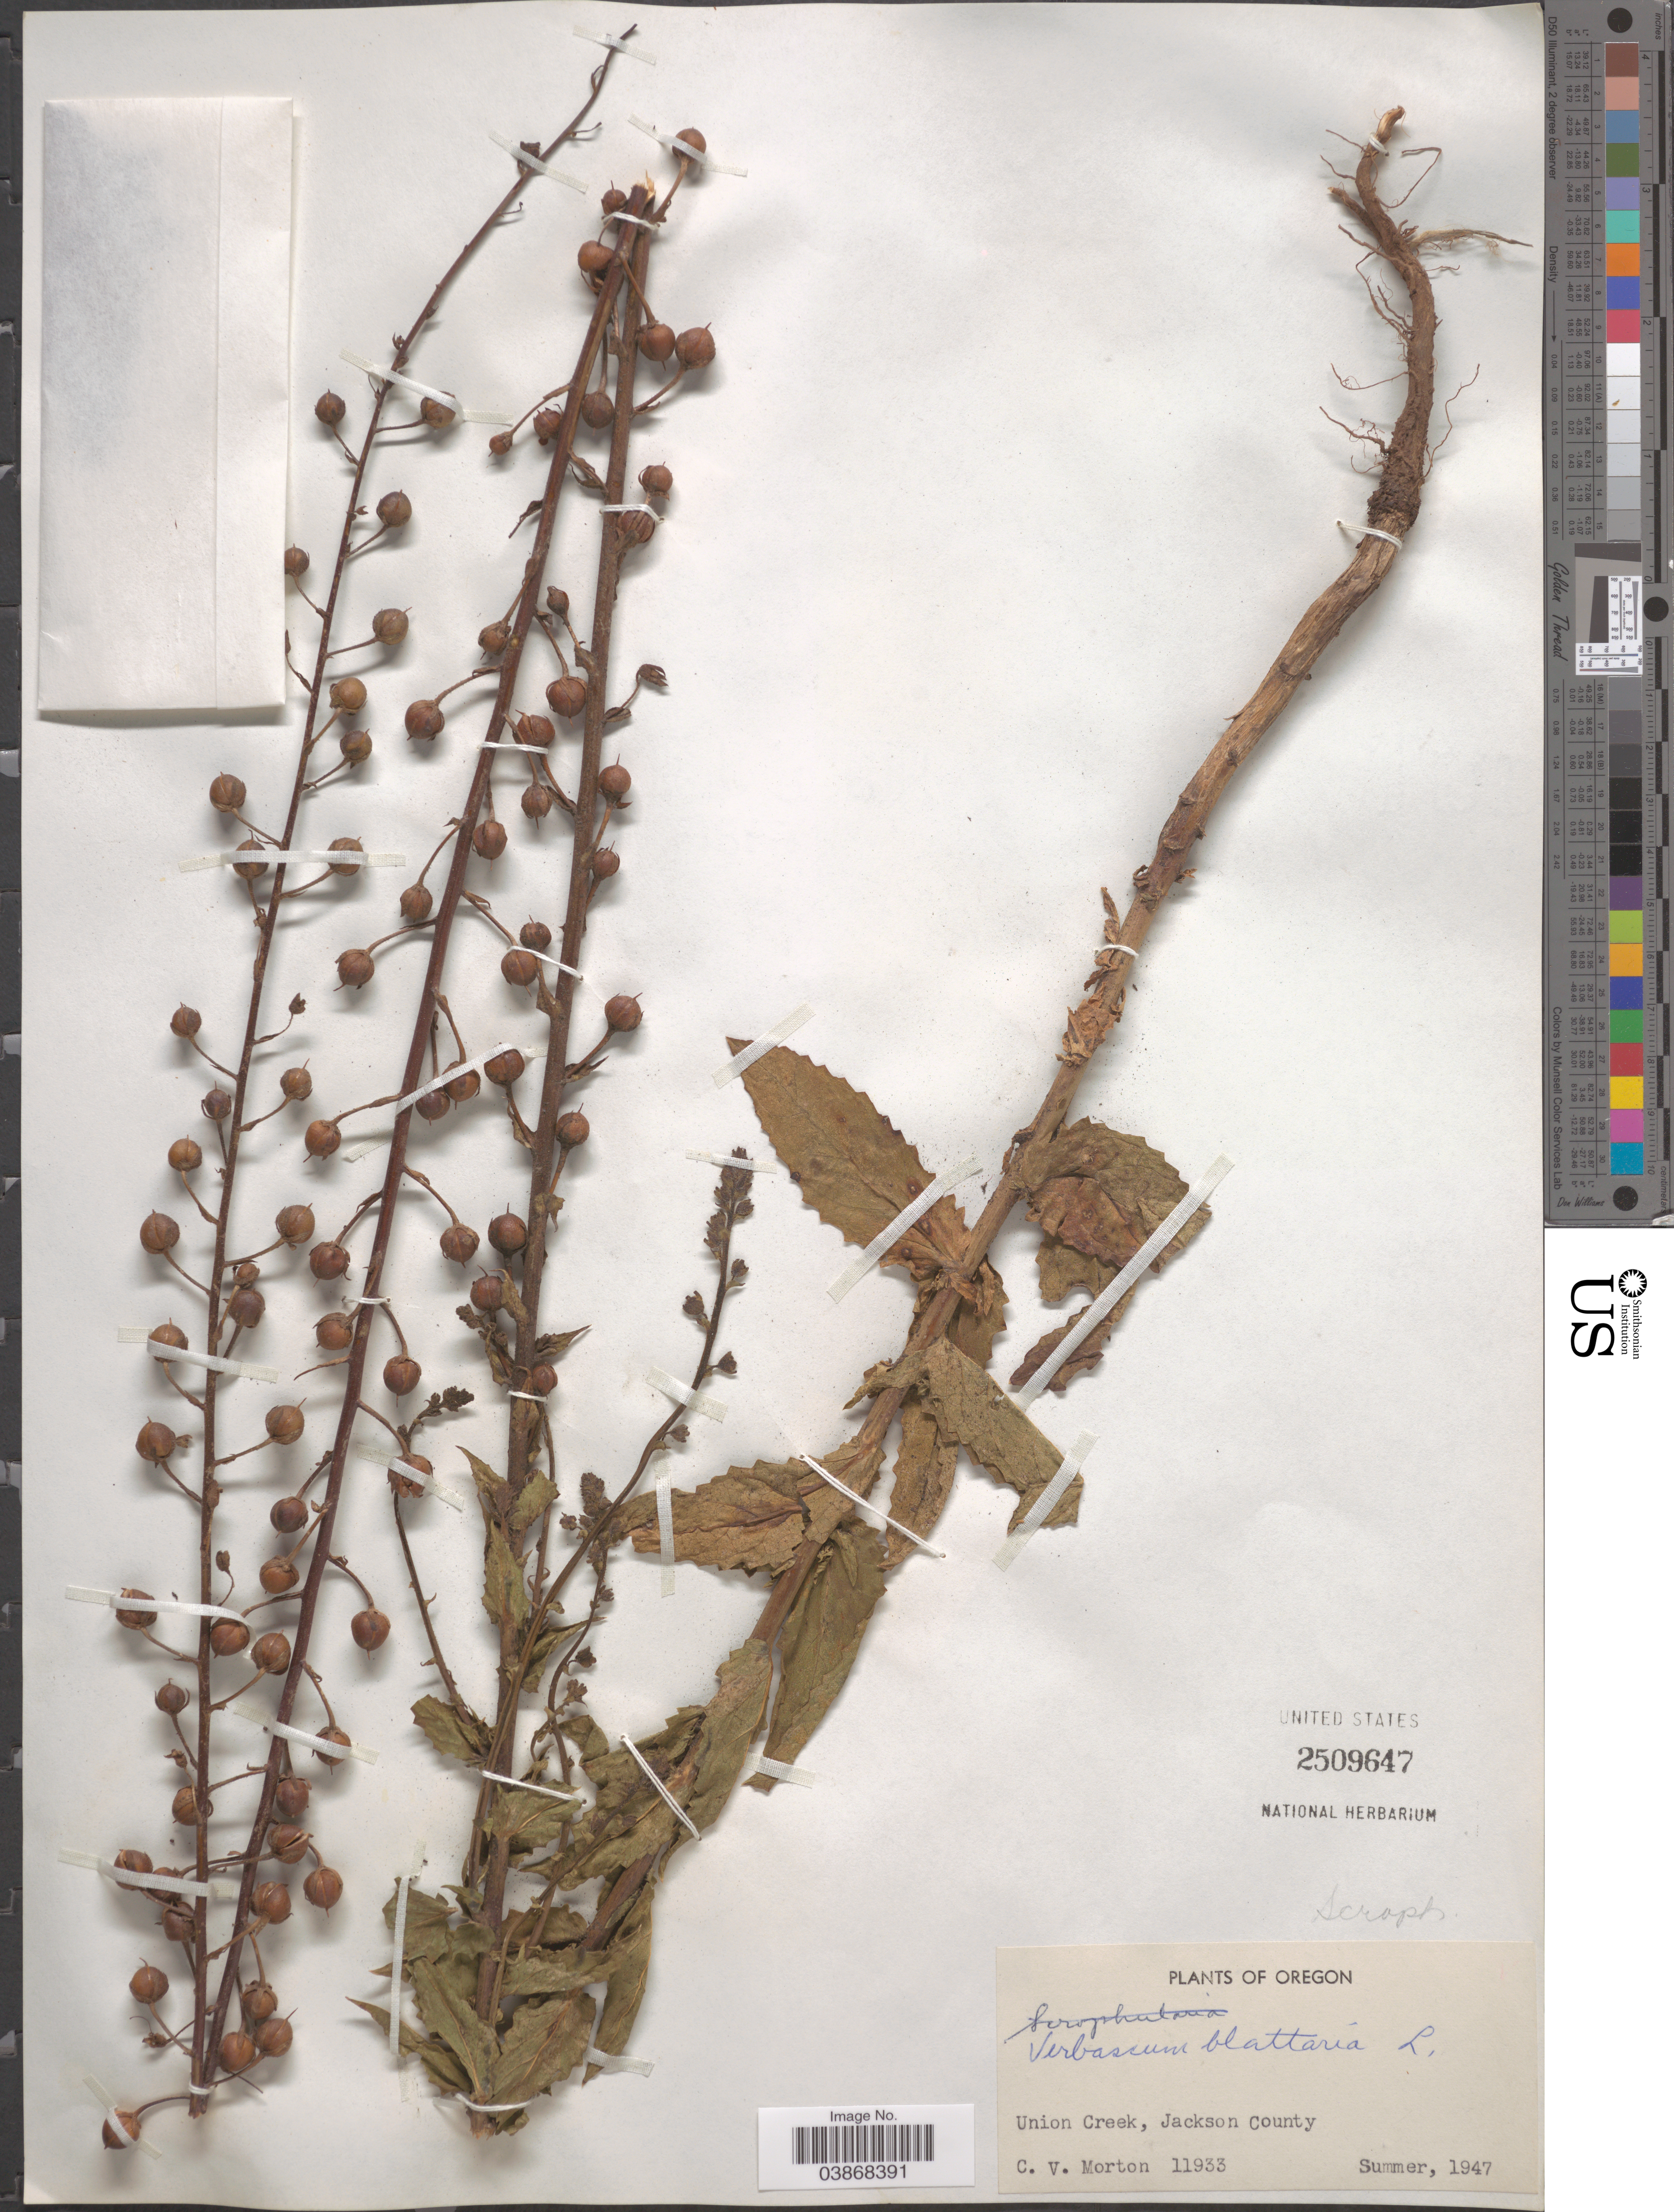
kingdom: Plantae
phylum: Tracheophyta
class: Magnoliopsida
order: Lamiales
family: Scrophulariaceae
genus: Verbascum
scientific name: Verbascum blattaria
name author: L.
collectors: C. V. Morton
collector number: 11933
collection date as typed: Summer, 1947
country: United States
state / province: Oregon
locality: Union Creek, Jackson County.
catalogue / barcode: US 2509647